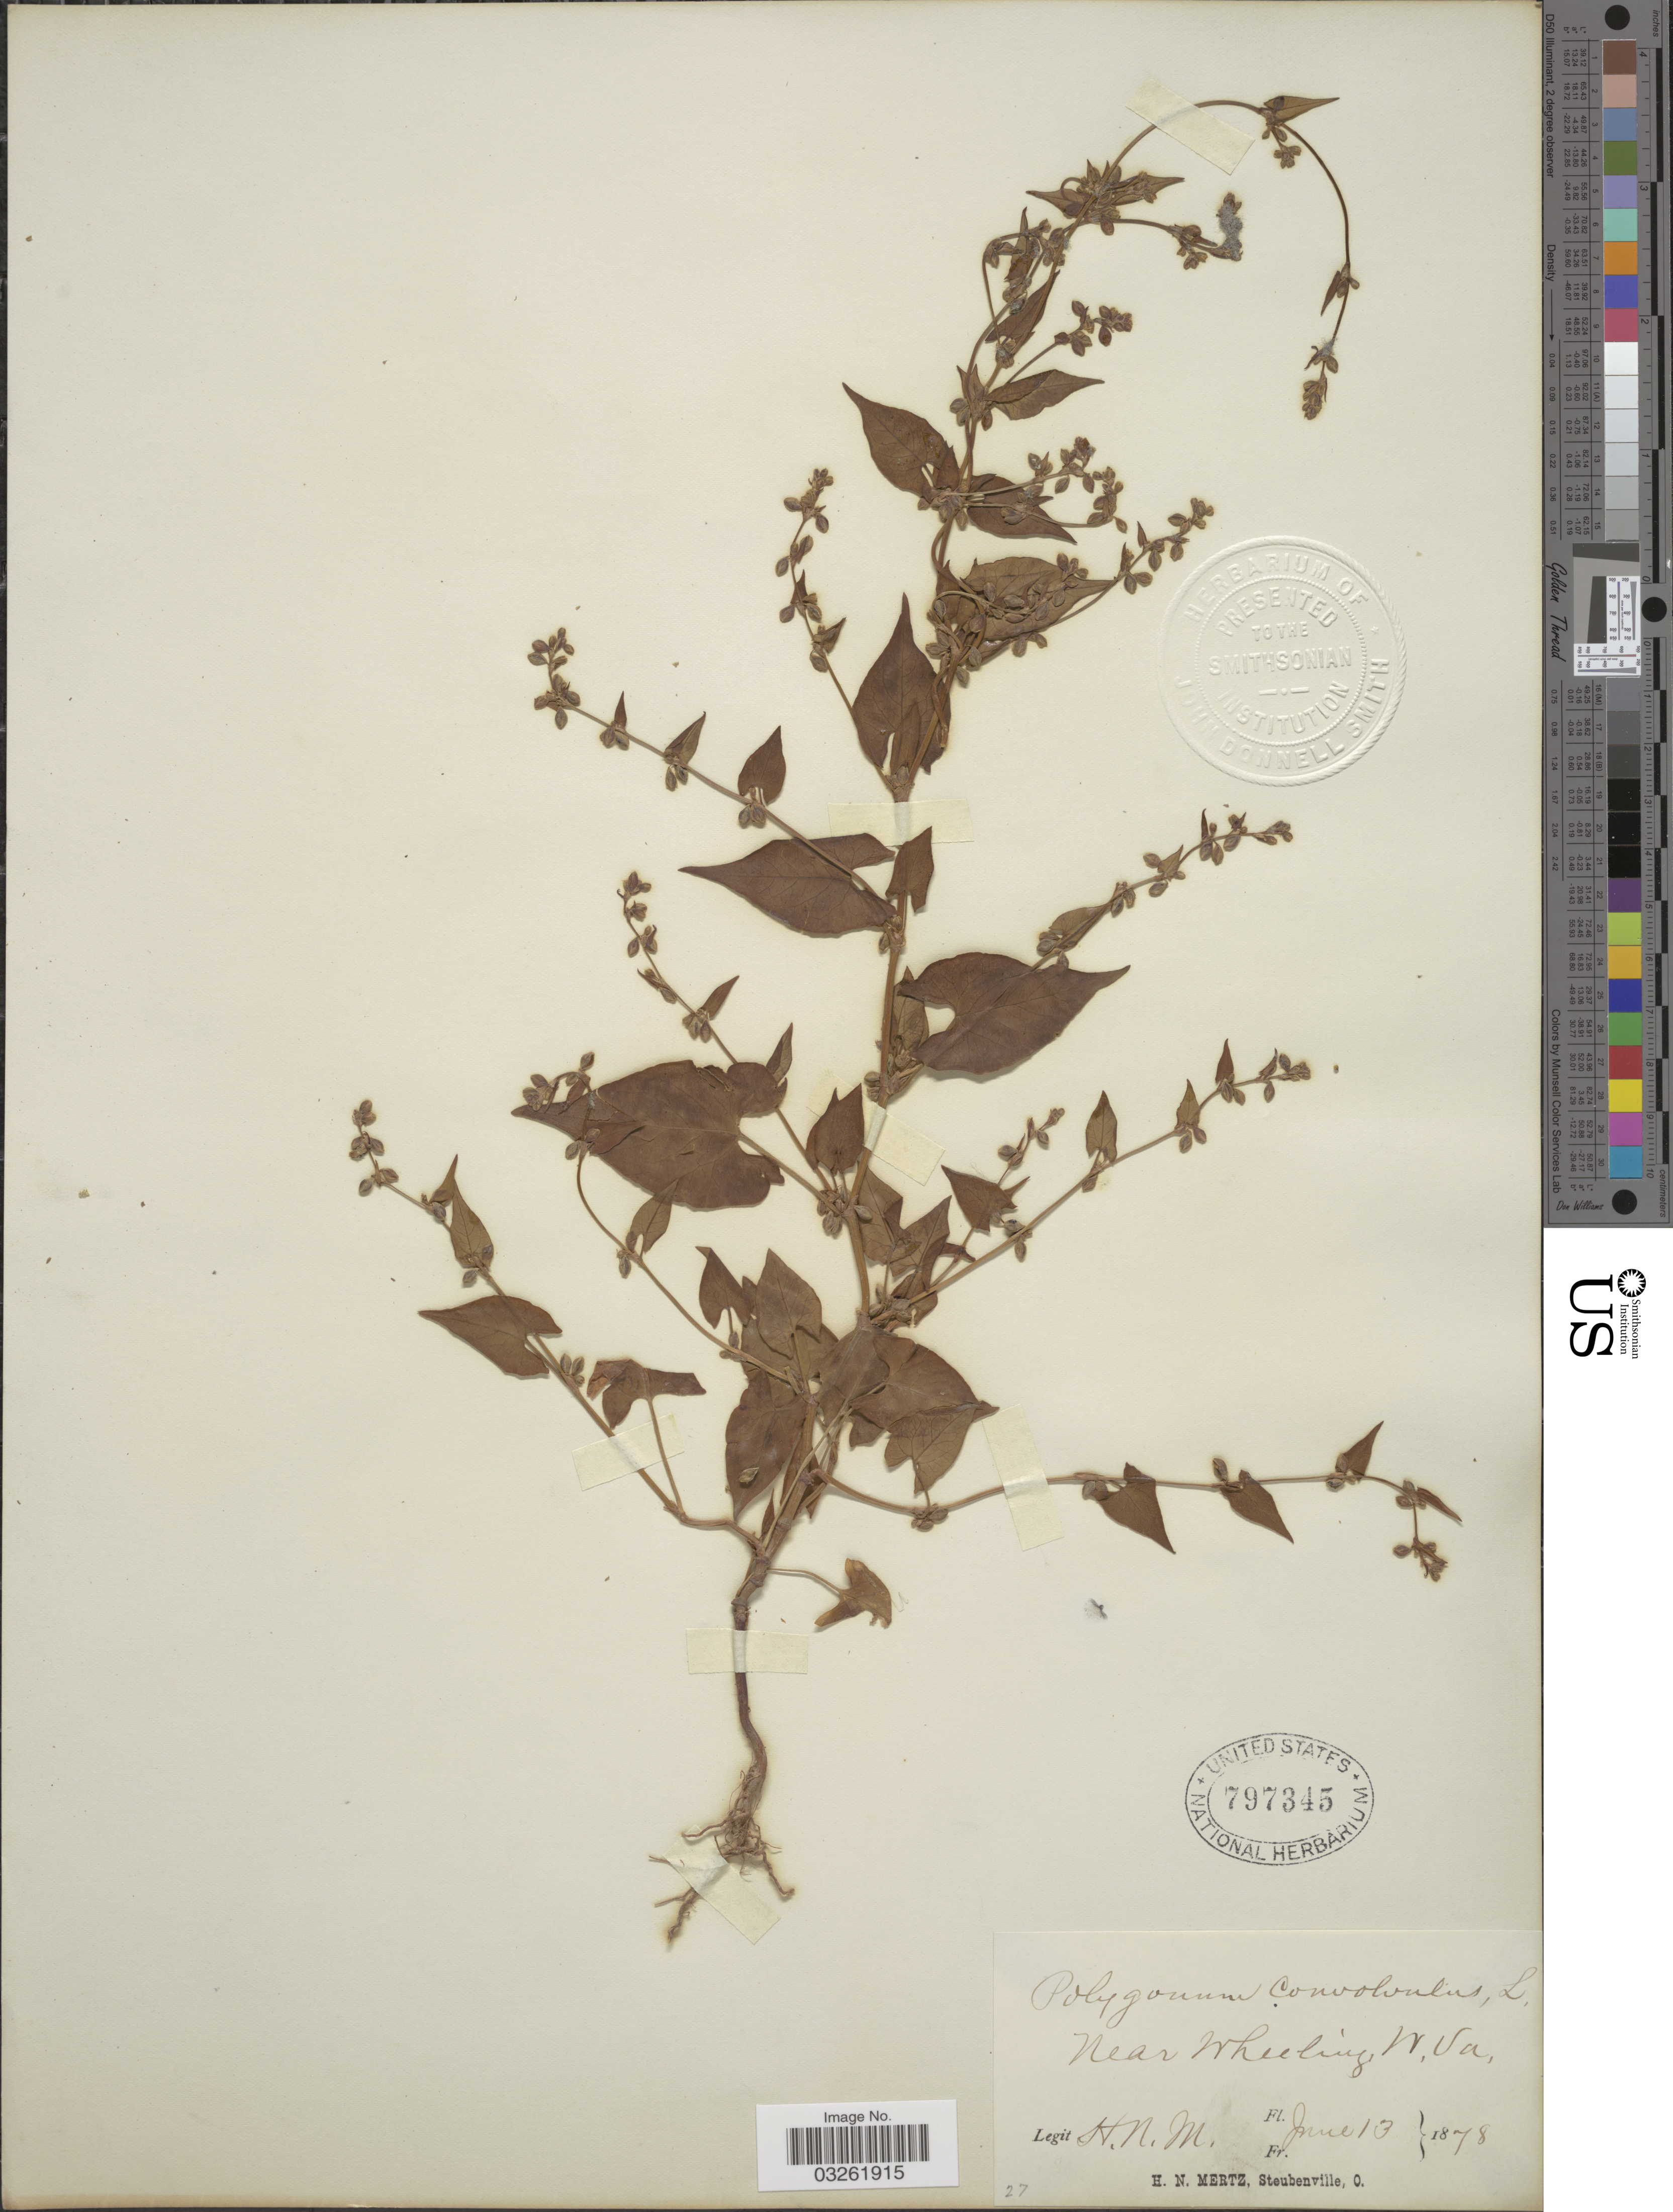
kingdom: Plantae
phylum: Tracheophyta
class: Magnoliopsida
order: Caryophyllales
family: Polygonaceae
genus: Fallopia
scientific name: Fallopia convolvulus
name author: (L.) Á. Löve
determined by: Strong, M. T., (US), Smithsonian Institution - National Museum of Natural History (UNITED STATES)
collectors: H. Mertz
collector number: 27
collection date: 1878-06-13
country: United States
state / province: West Virginia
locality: Near Whelling, W. Va.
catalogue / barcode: US 797345